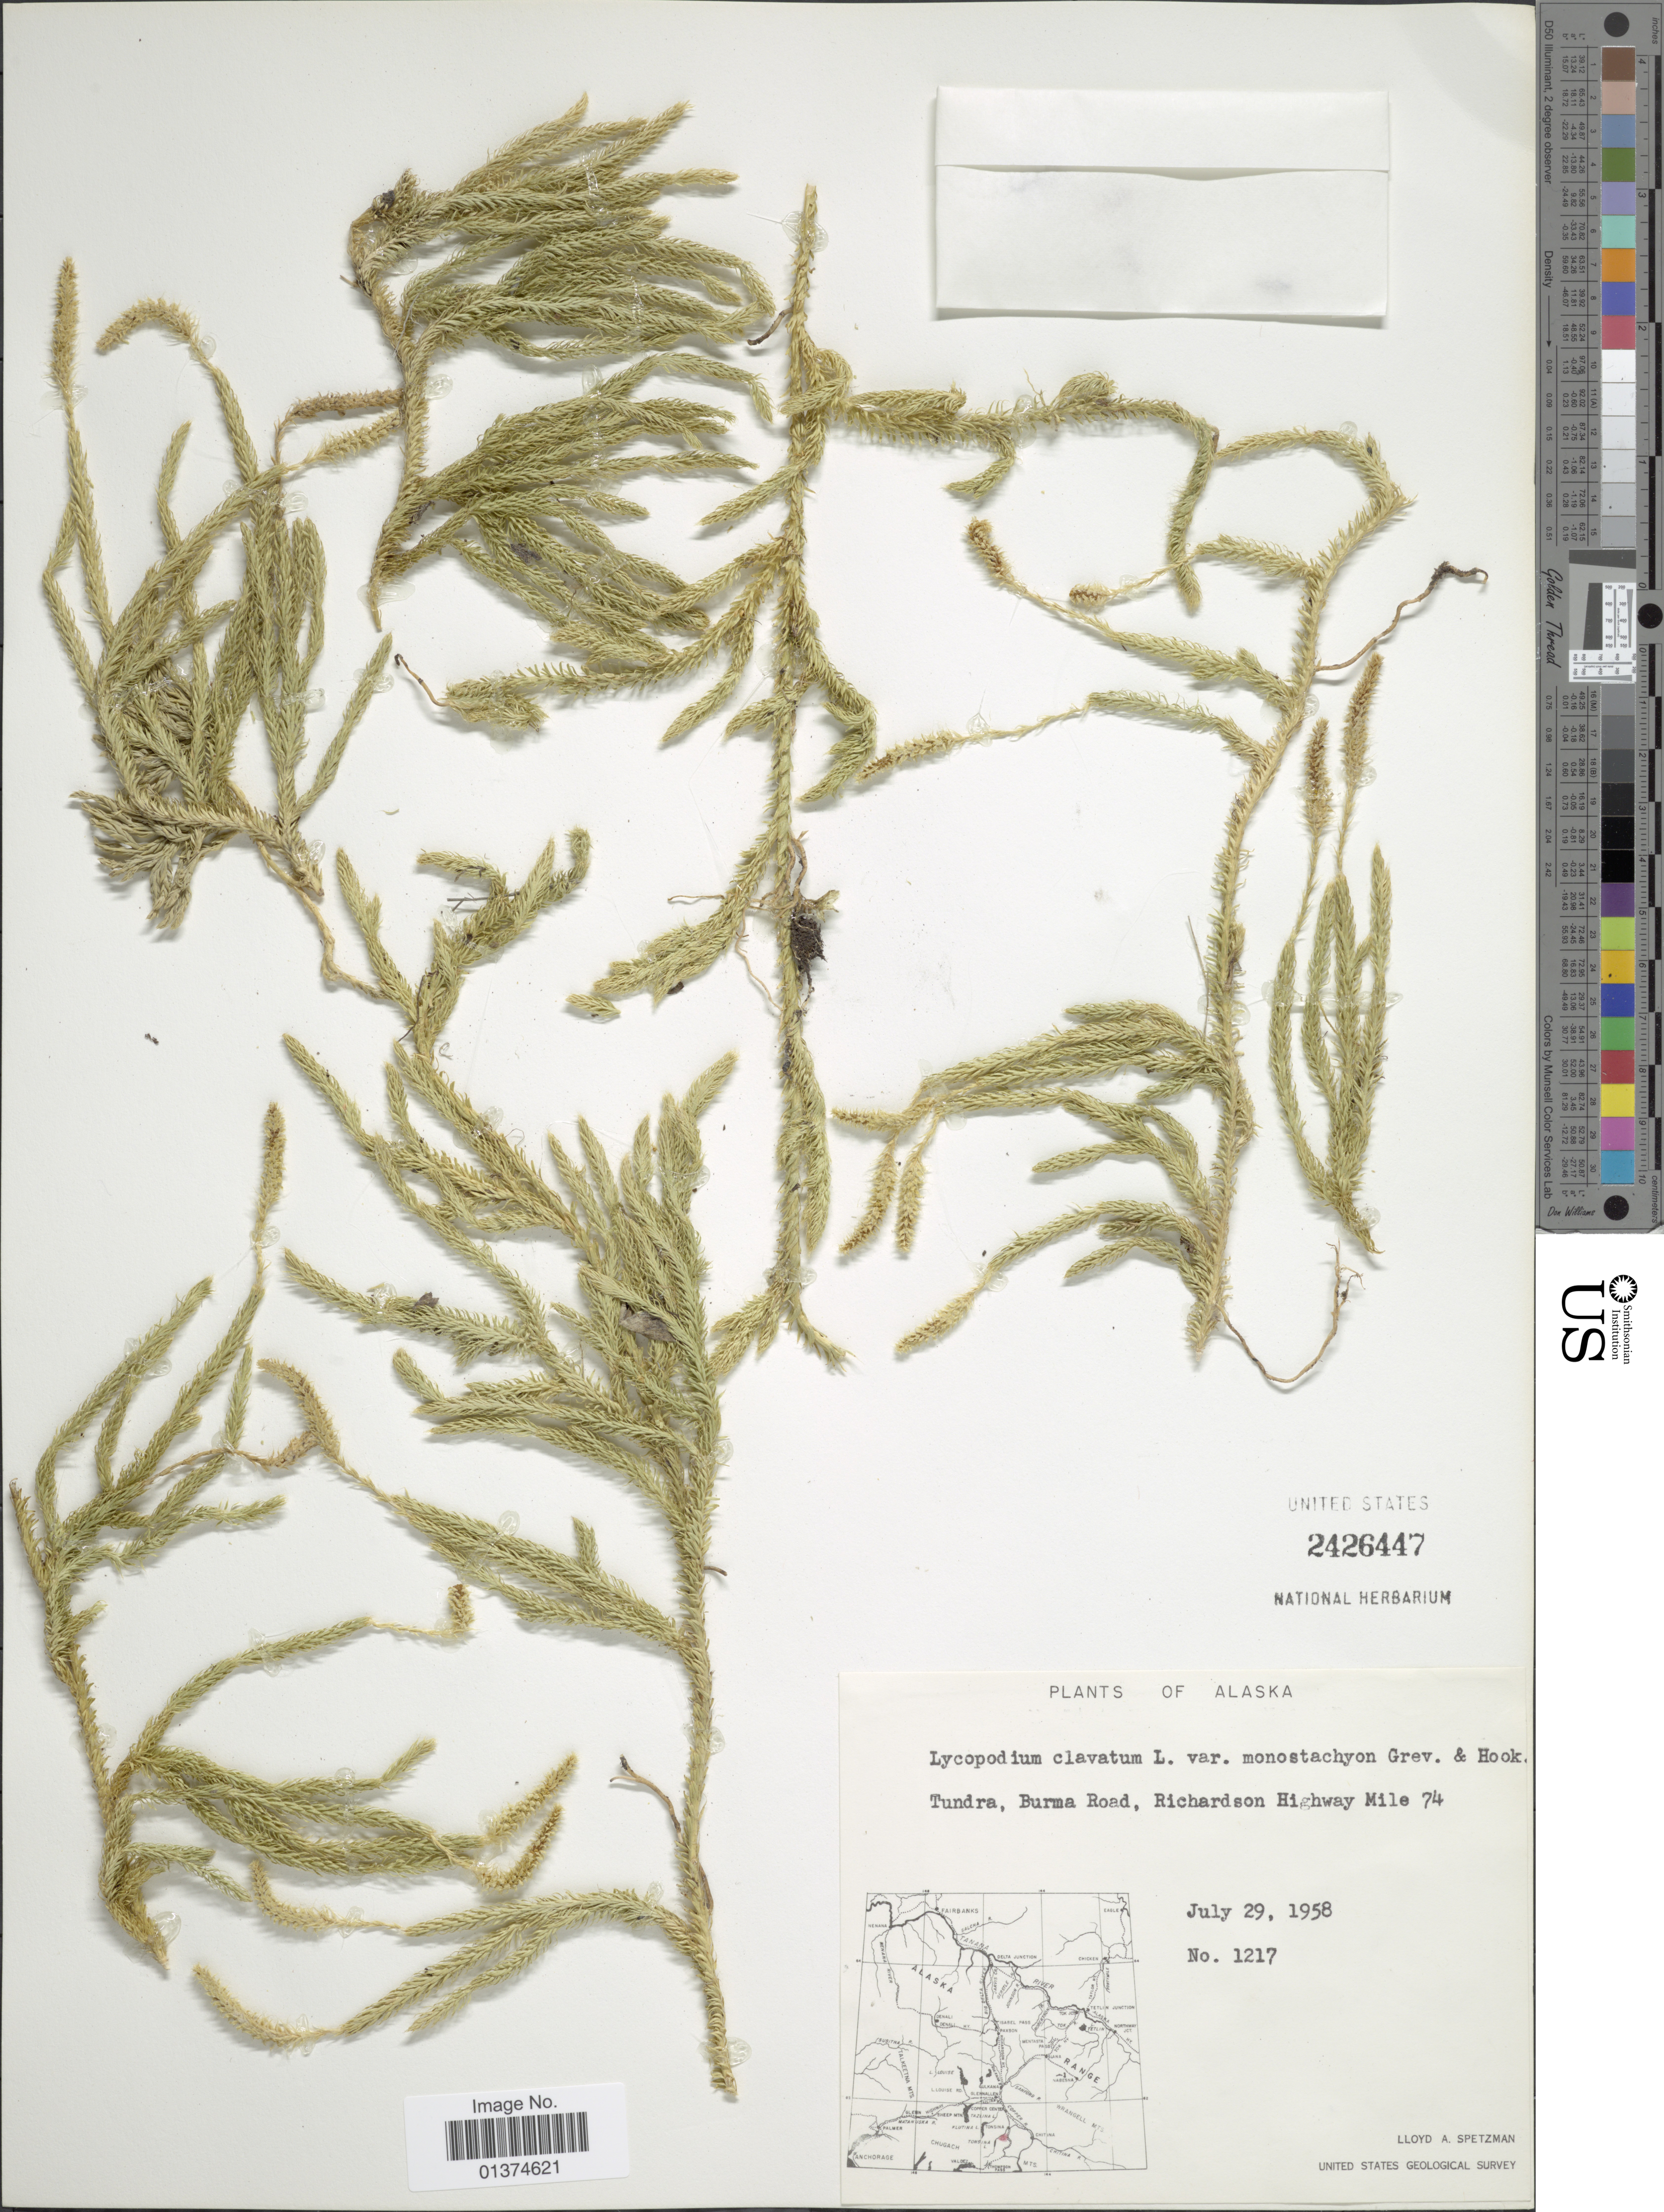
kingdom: Plantae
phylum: Tracheophyta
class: Lycopodiopsida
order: Lycopodiales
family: Lycopodiaceae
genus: Lycopodium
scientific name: Lycopodium clavatum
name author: L.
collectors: L. Spetzman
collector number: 1217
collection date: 1958-07-29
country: United States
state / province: Alaska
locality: Tundra, Burma Road, Richardson Highway Mile 74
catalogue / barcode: US 2426447